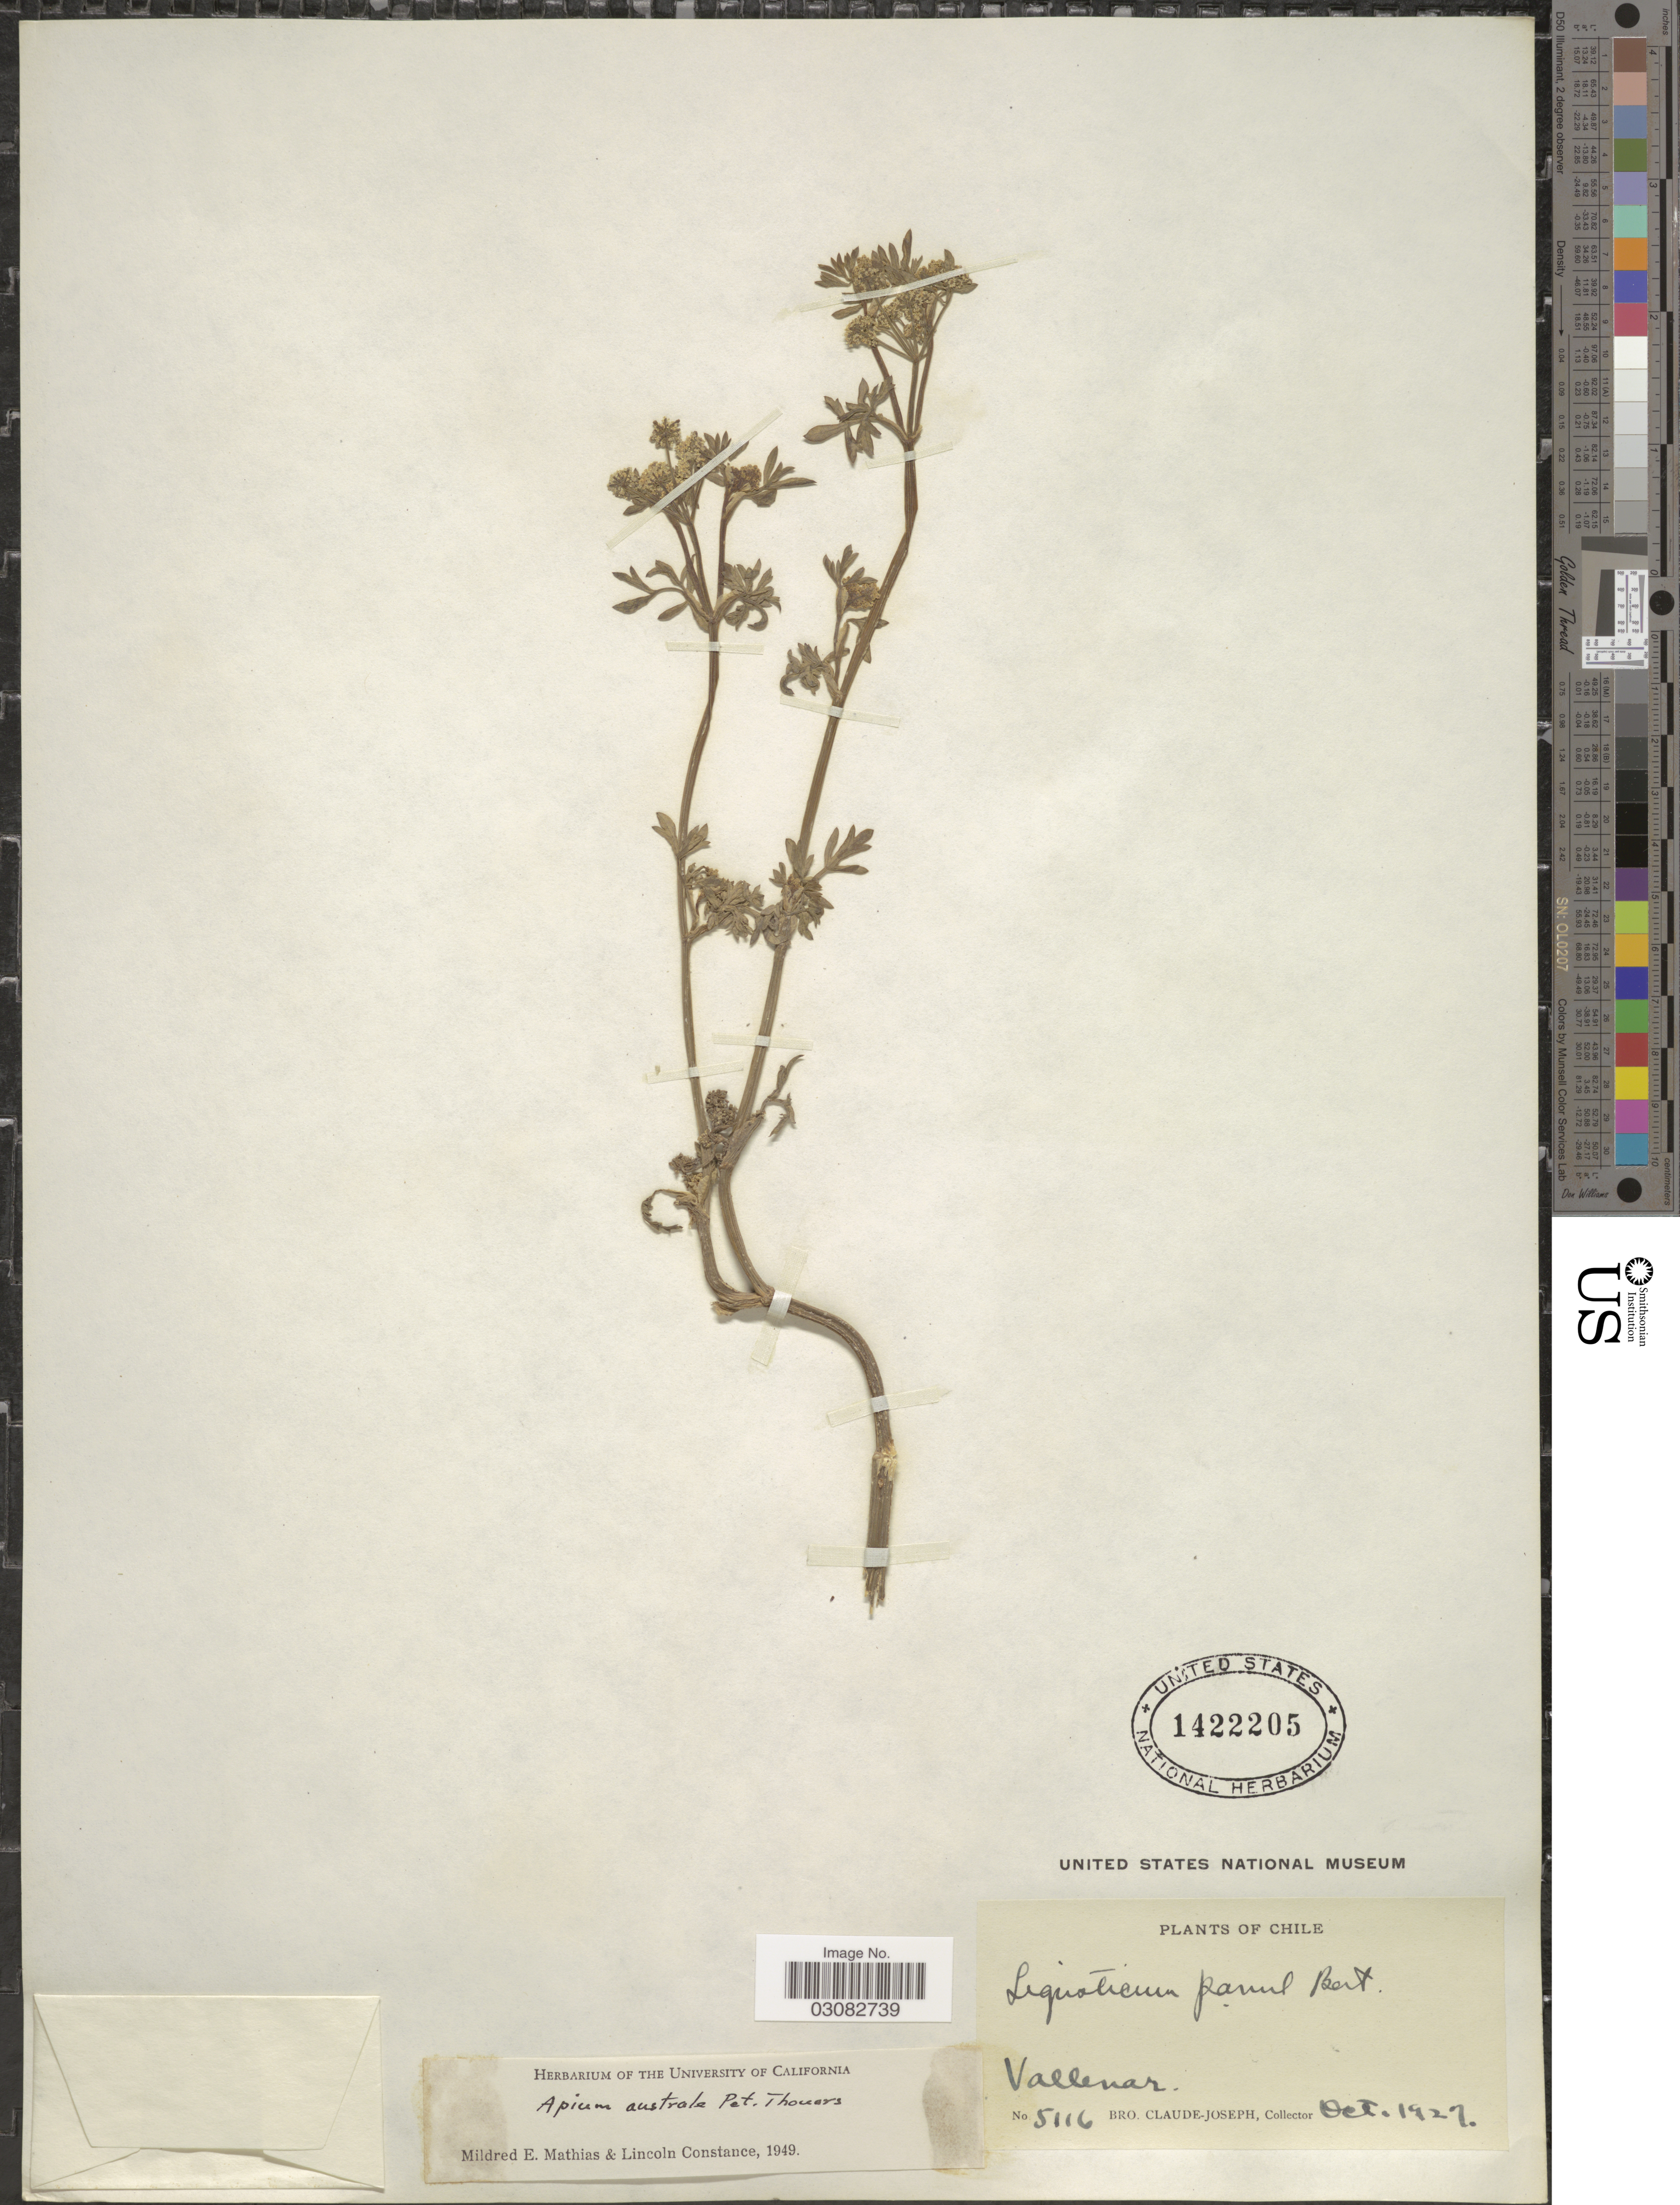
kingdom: Plantae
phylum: Tracheophyta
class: Magnoliopsida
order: Apiales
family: Apiaceae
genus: Apium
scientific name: Apium australe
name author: Thouars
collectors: Bro. Claude-Joseph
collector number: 5116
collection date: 1927-10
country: Chile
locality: Vallenar.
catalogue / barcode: US 1422205